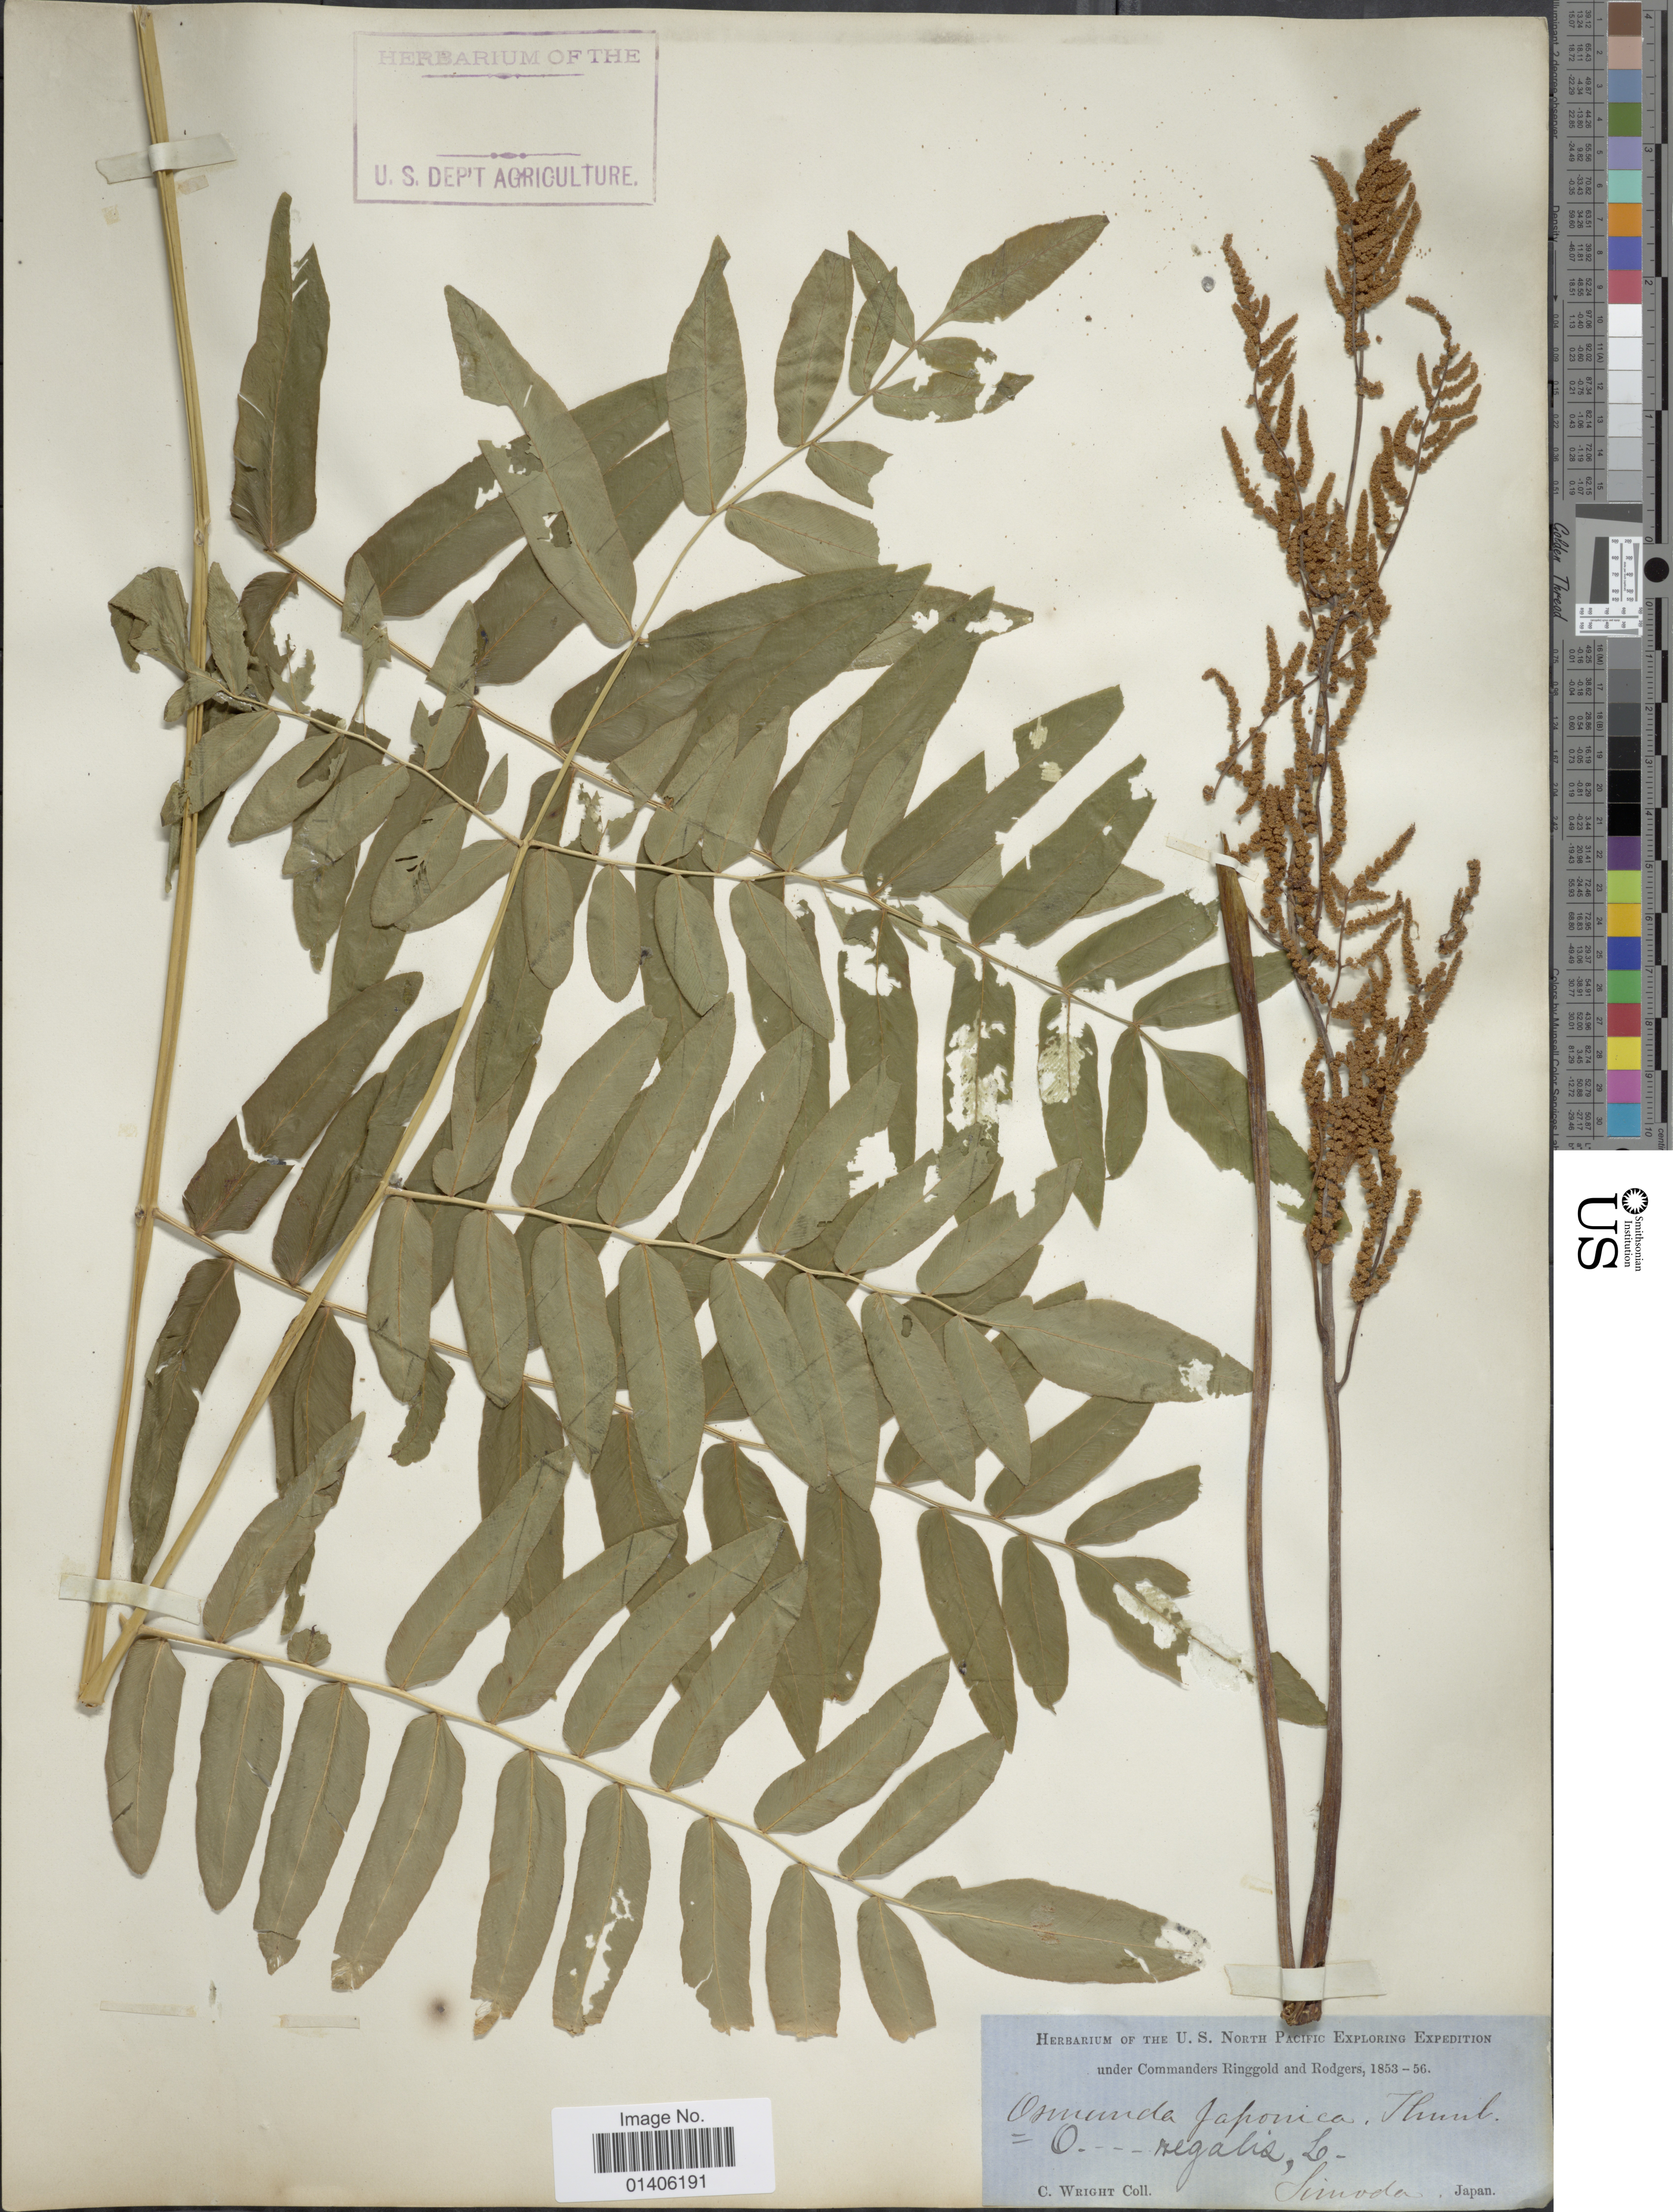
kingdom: Plantae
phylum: Tracheophyta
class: Polypodiopsida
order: Osmundales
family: Osmundaceae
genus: Osmunda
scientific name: Osmunda lancea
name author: Thunb.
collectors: C. Wright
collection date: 1853/1856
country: Japan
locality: Simoda